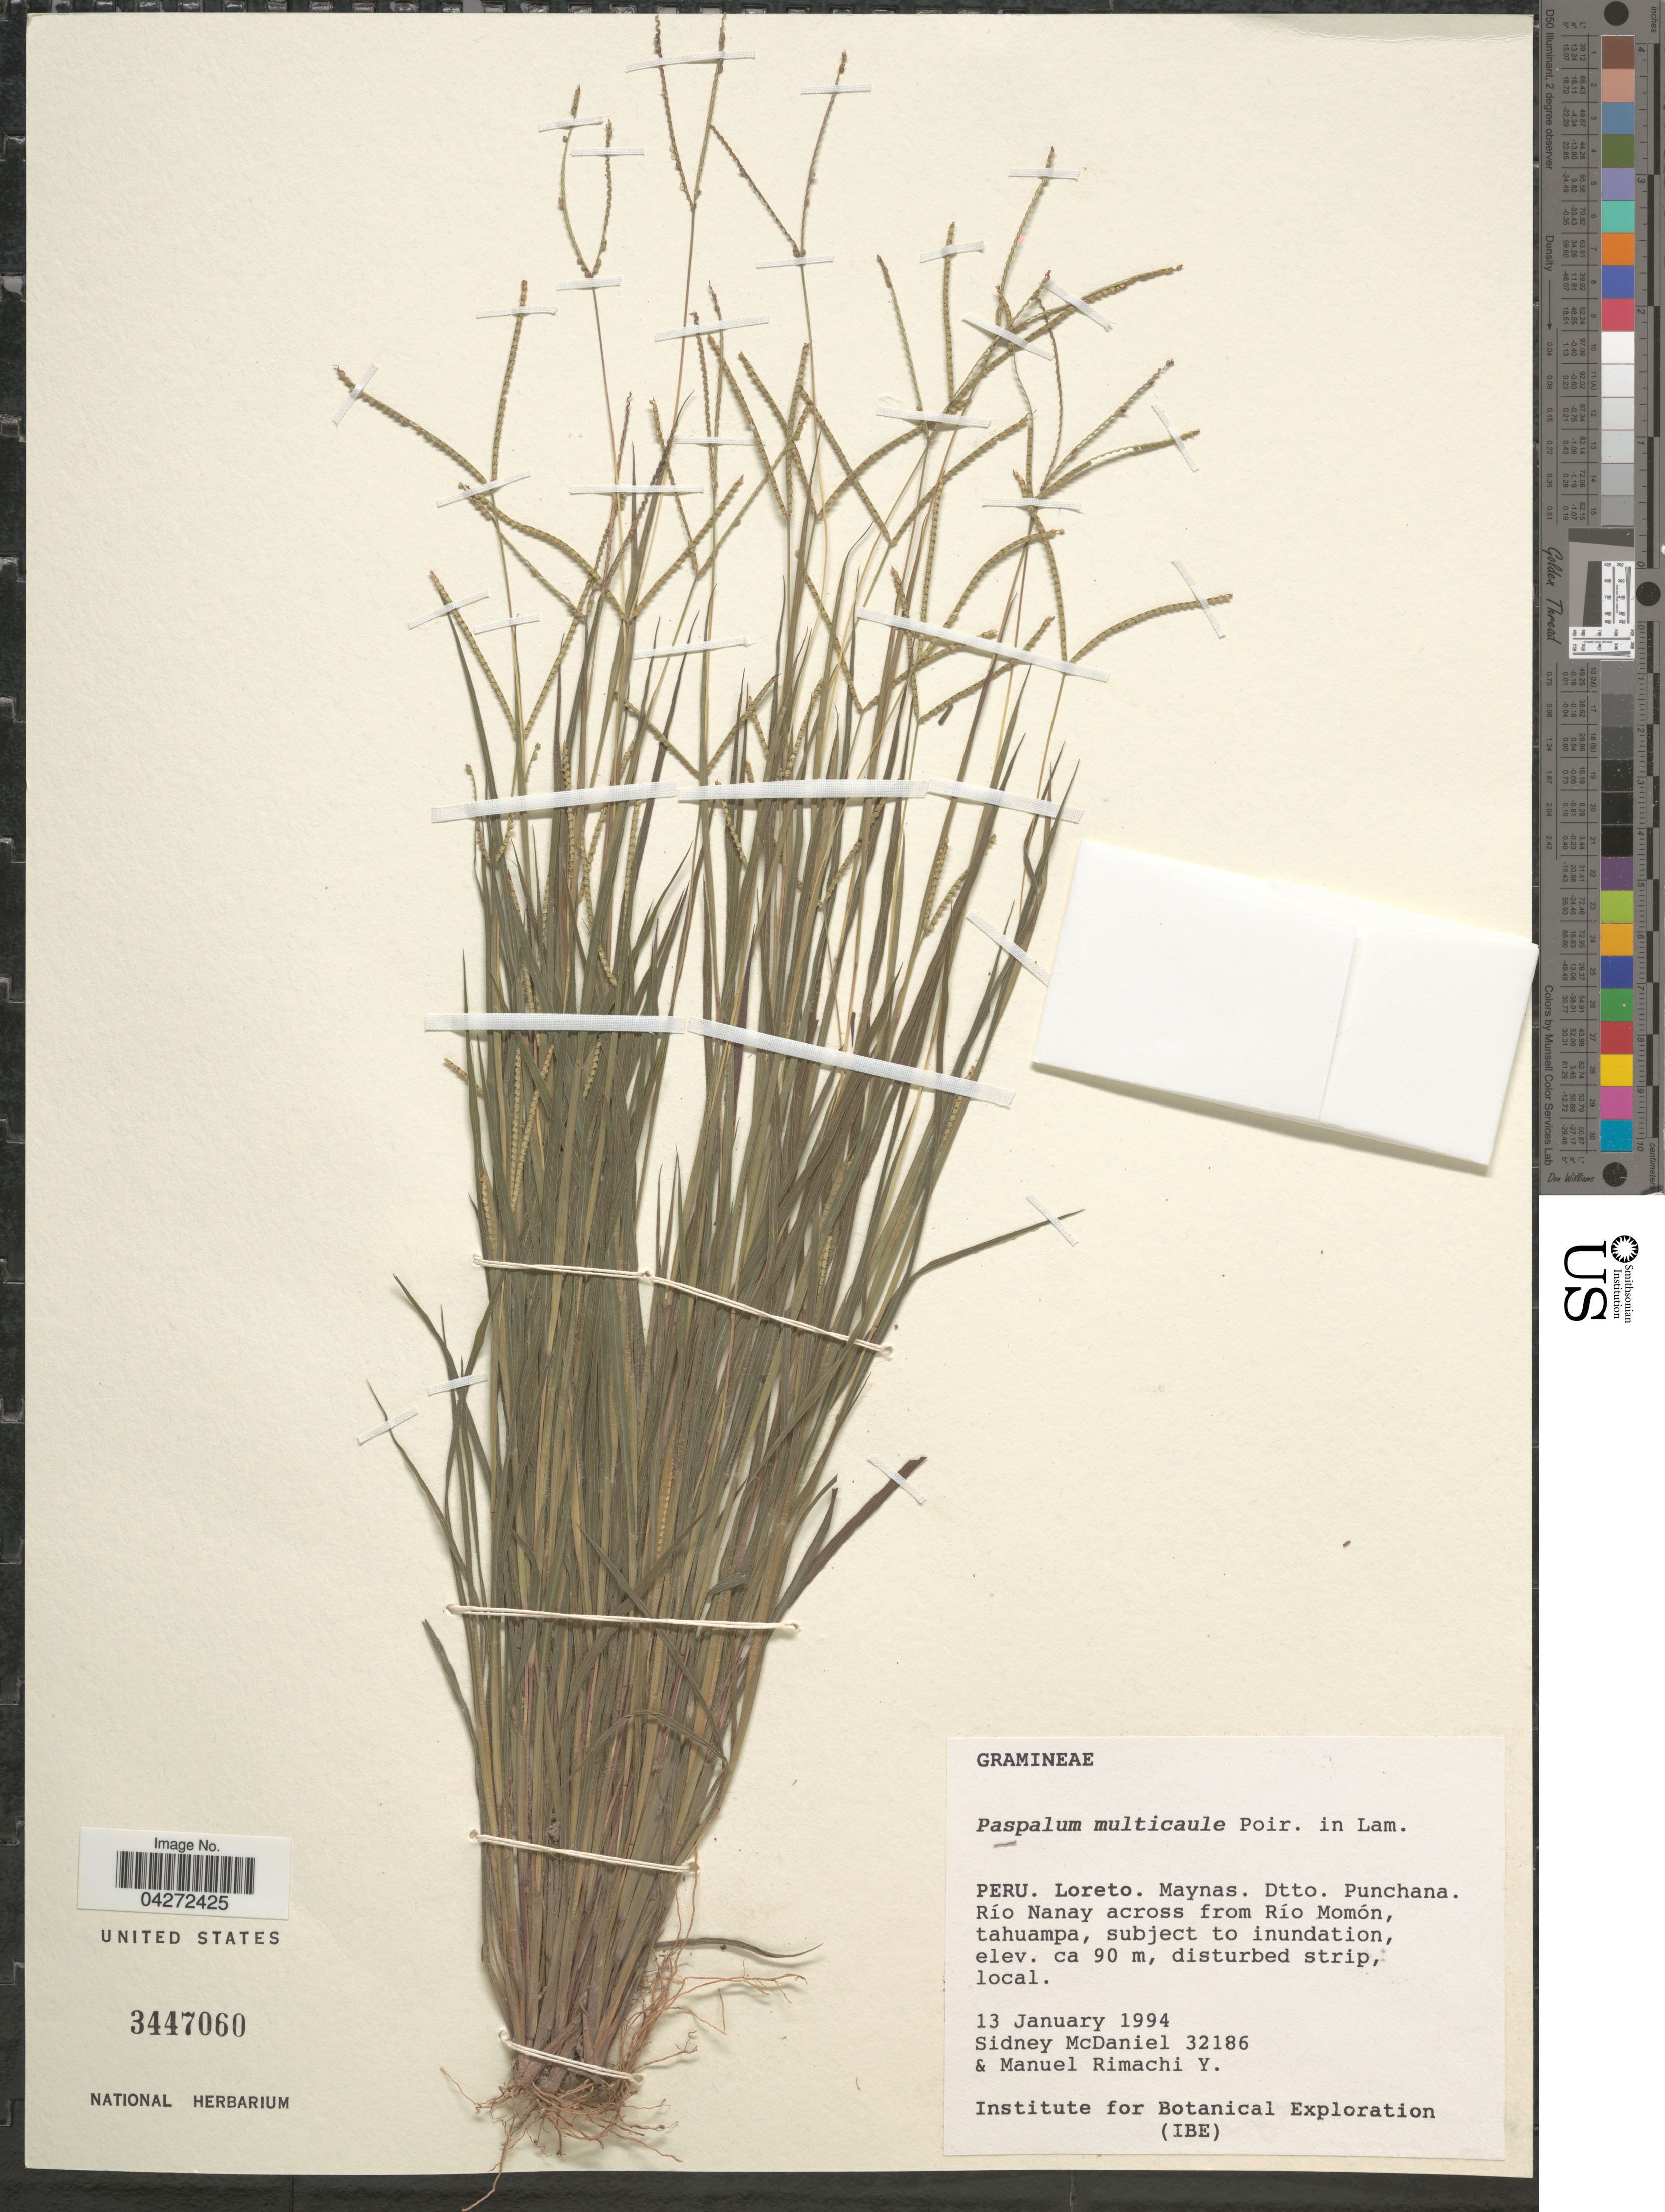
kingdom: Plantae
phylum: Tracheophyta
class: Liliopsida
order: Poales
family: Poaceae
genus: Paspalum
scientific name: Paspalum multicaule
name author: Poir.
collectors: S. McDaniel & M. Rimachi Y.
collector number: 32186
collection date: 1994-01-13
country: Peru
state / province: Loreto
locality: Maynas. Dtto. Punchana. Río Nanay across from Río Momón, tahuampa, subject to inundation.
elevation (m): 90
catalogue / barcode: US 3447060